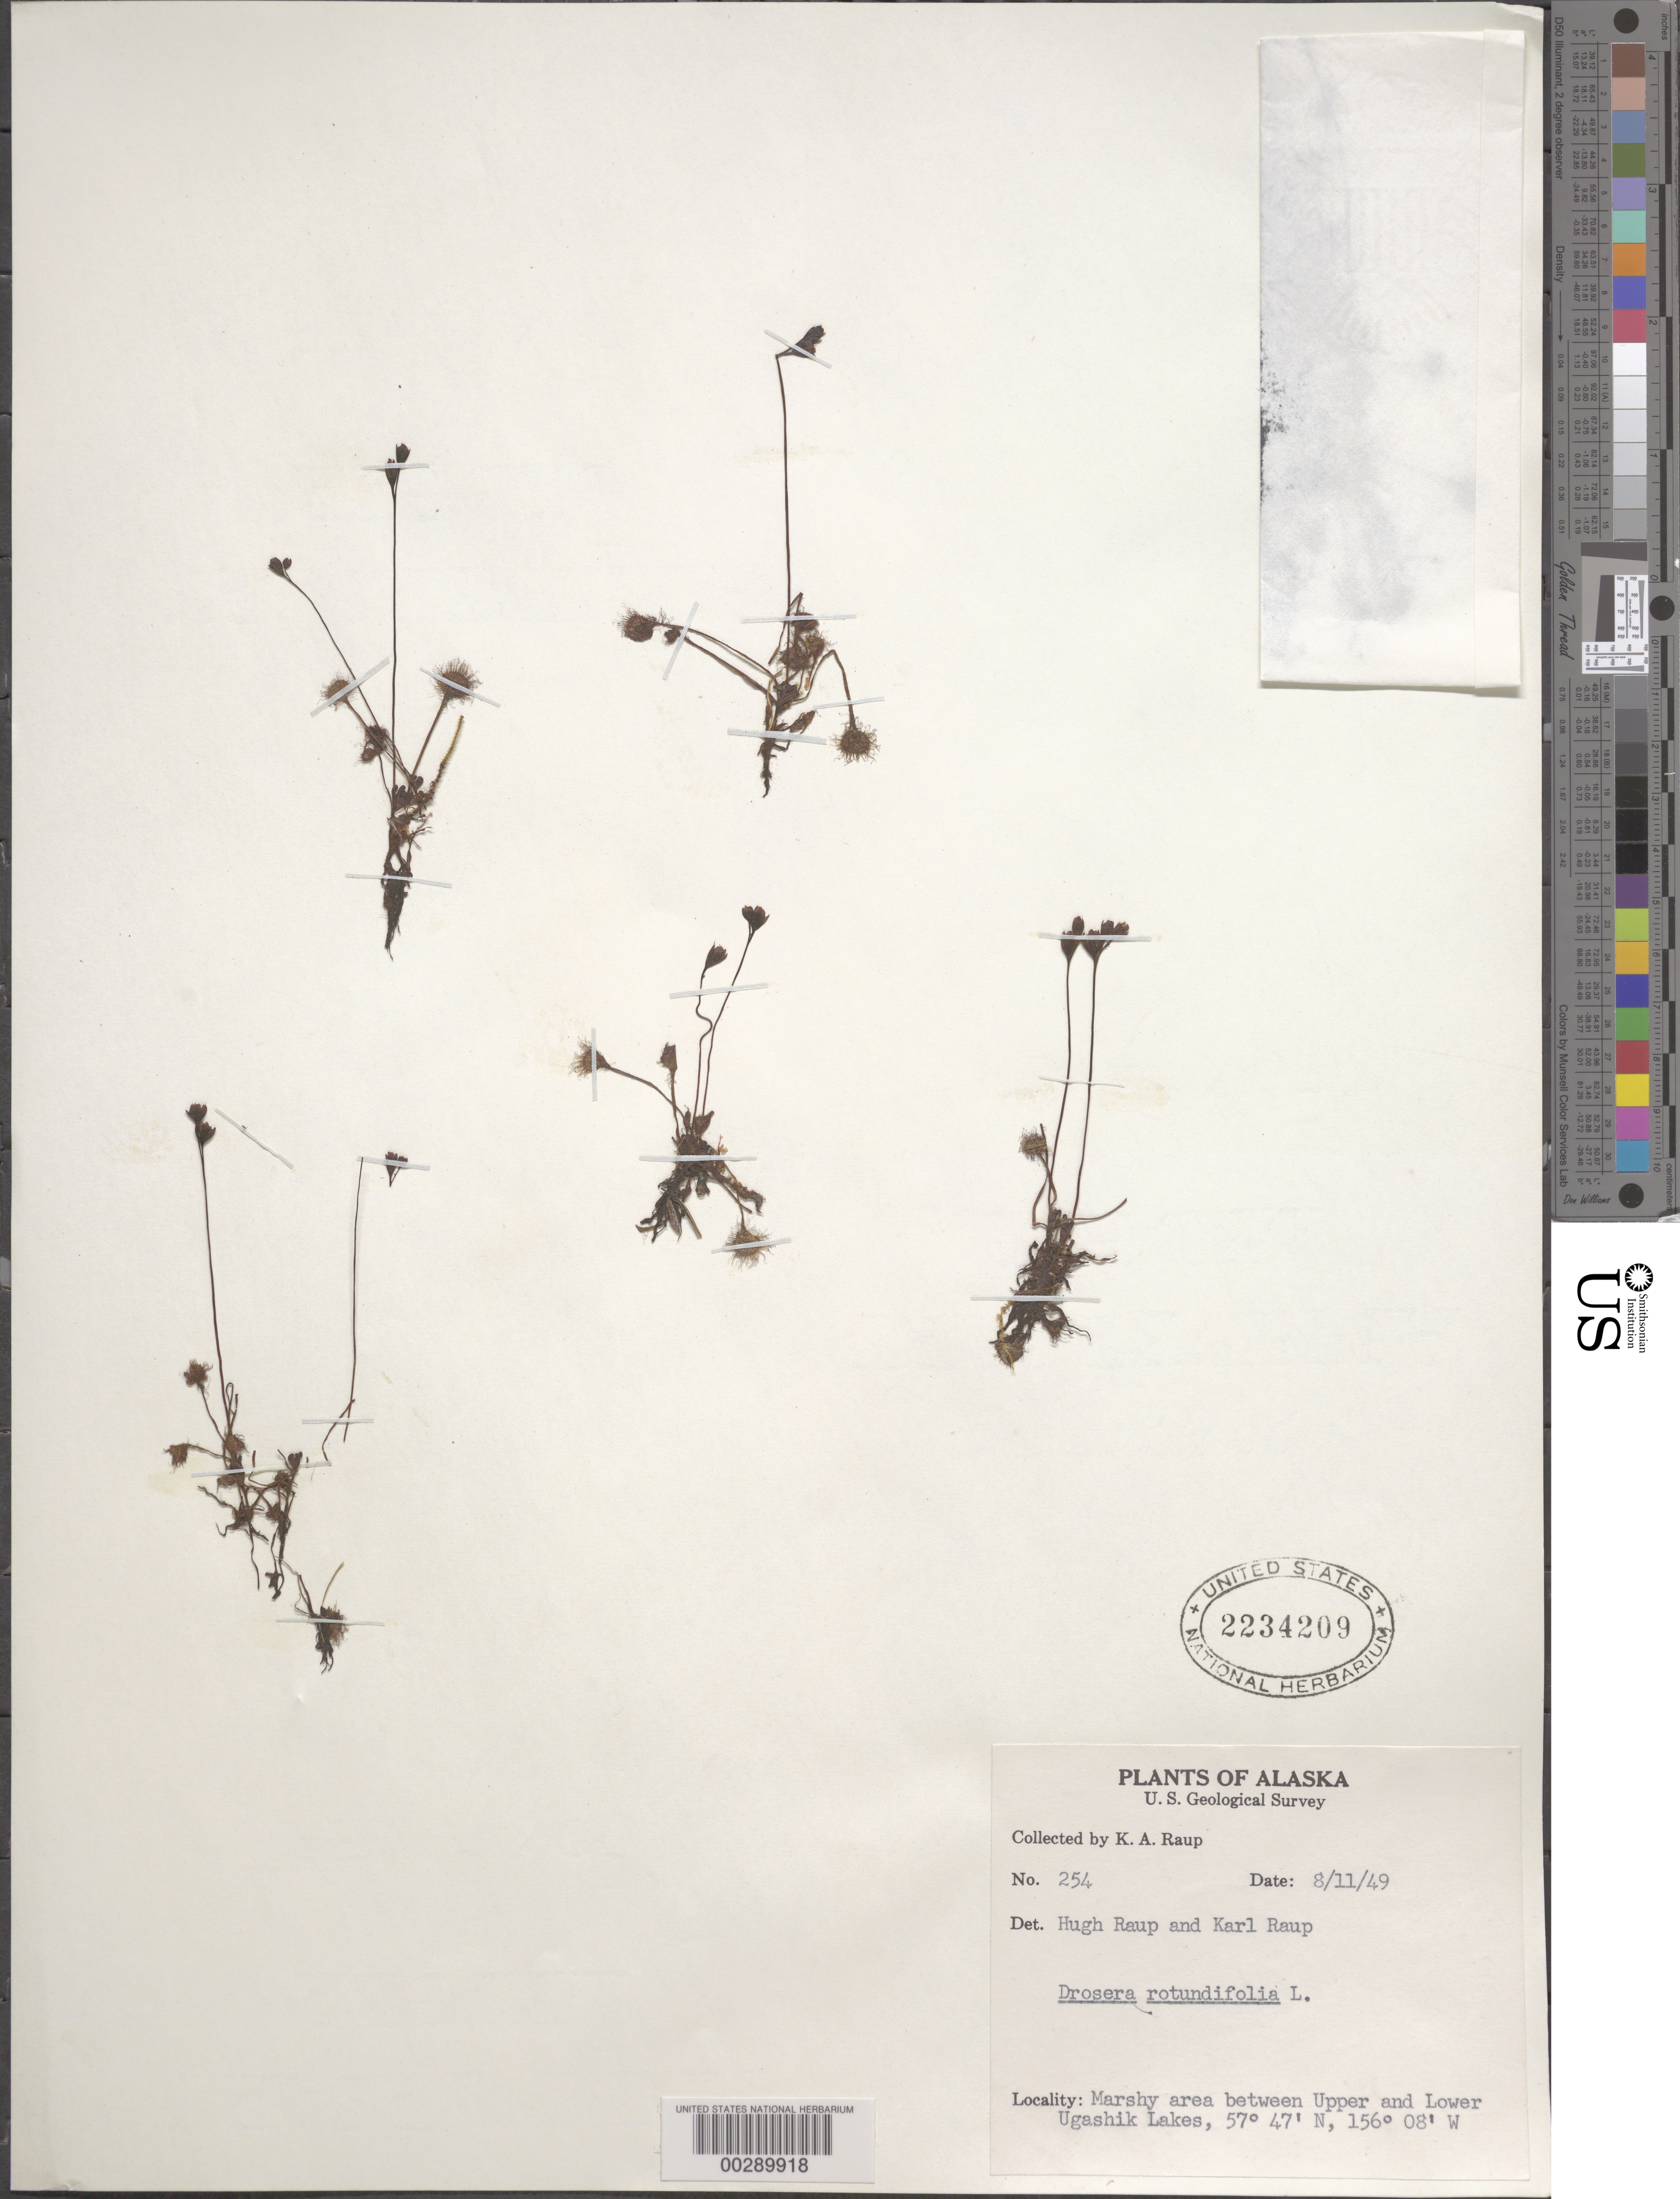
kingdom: Plantae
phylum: Tracheophyta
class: Magnoliopsida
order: Caryophyllales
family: Droseraceae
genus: Drosera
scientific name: Drosera rotundifolia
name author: L.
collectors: K. Raup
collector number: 254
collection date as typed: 08 Nov 1949 or 11 Aug 1949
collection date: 1949-08-11 or 1949-11-08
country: United States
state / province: Alaska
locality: Between upper ugashik and lower ugashik lakes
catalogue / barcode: US 2234209